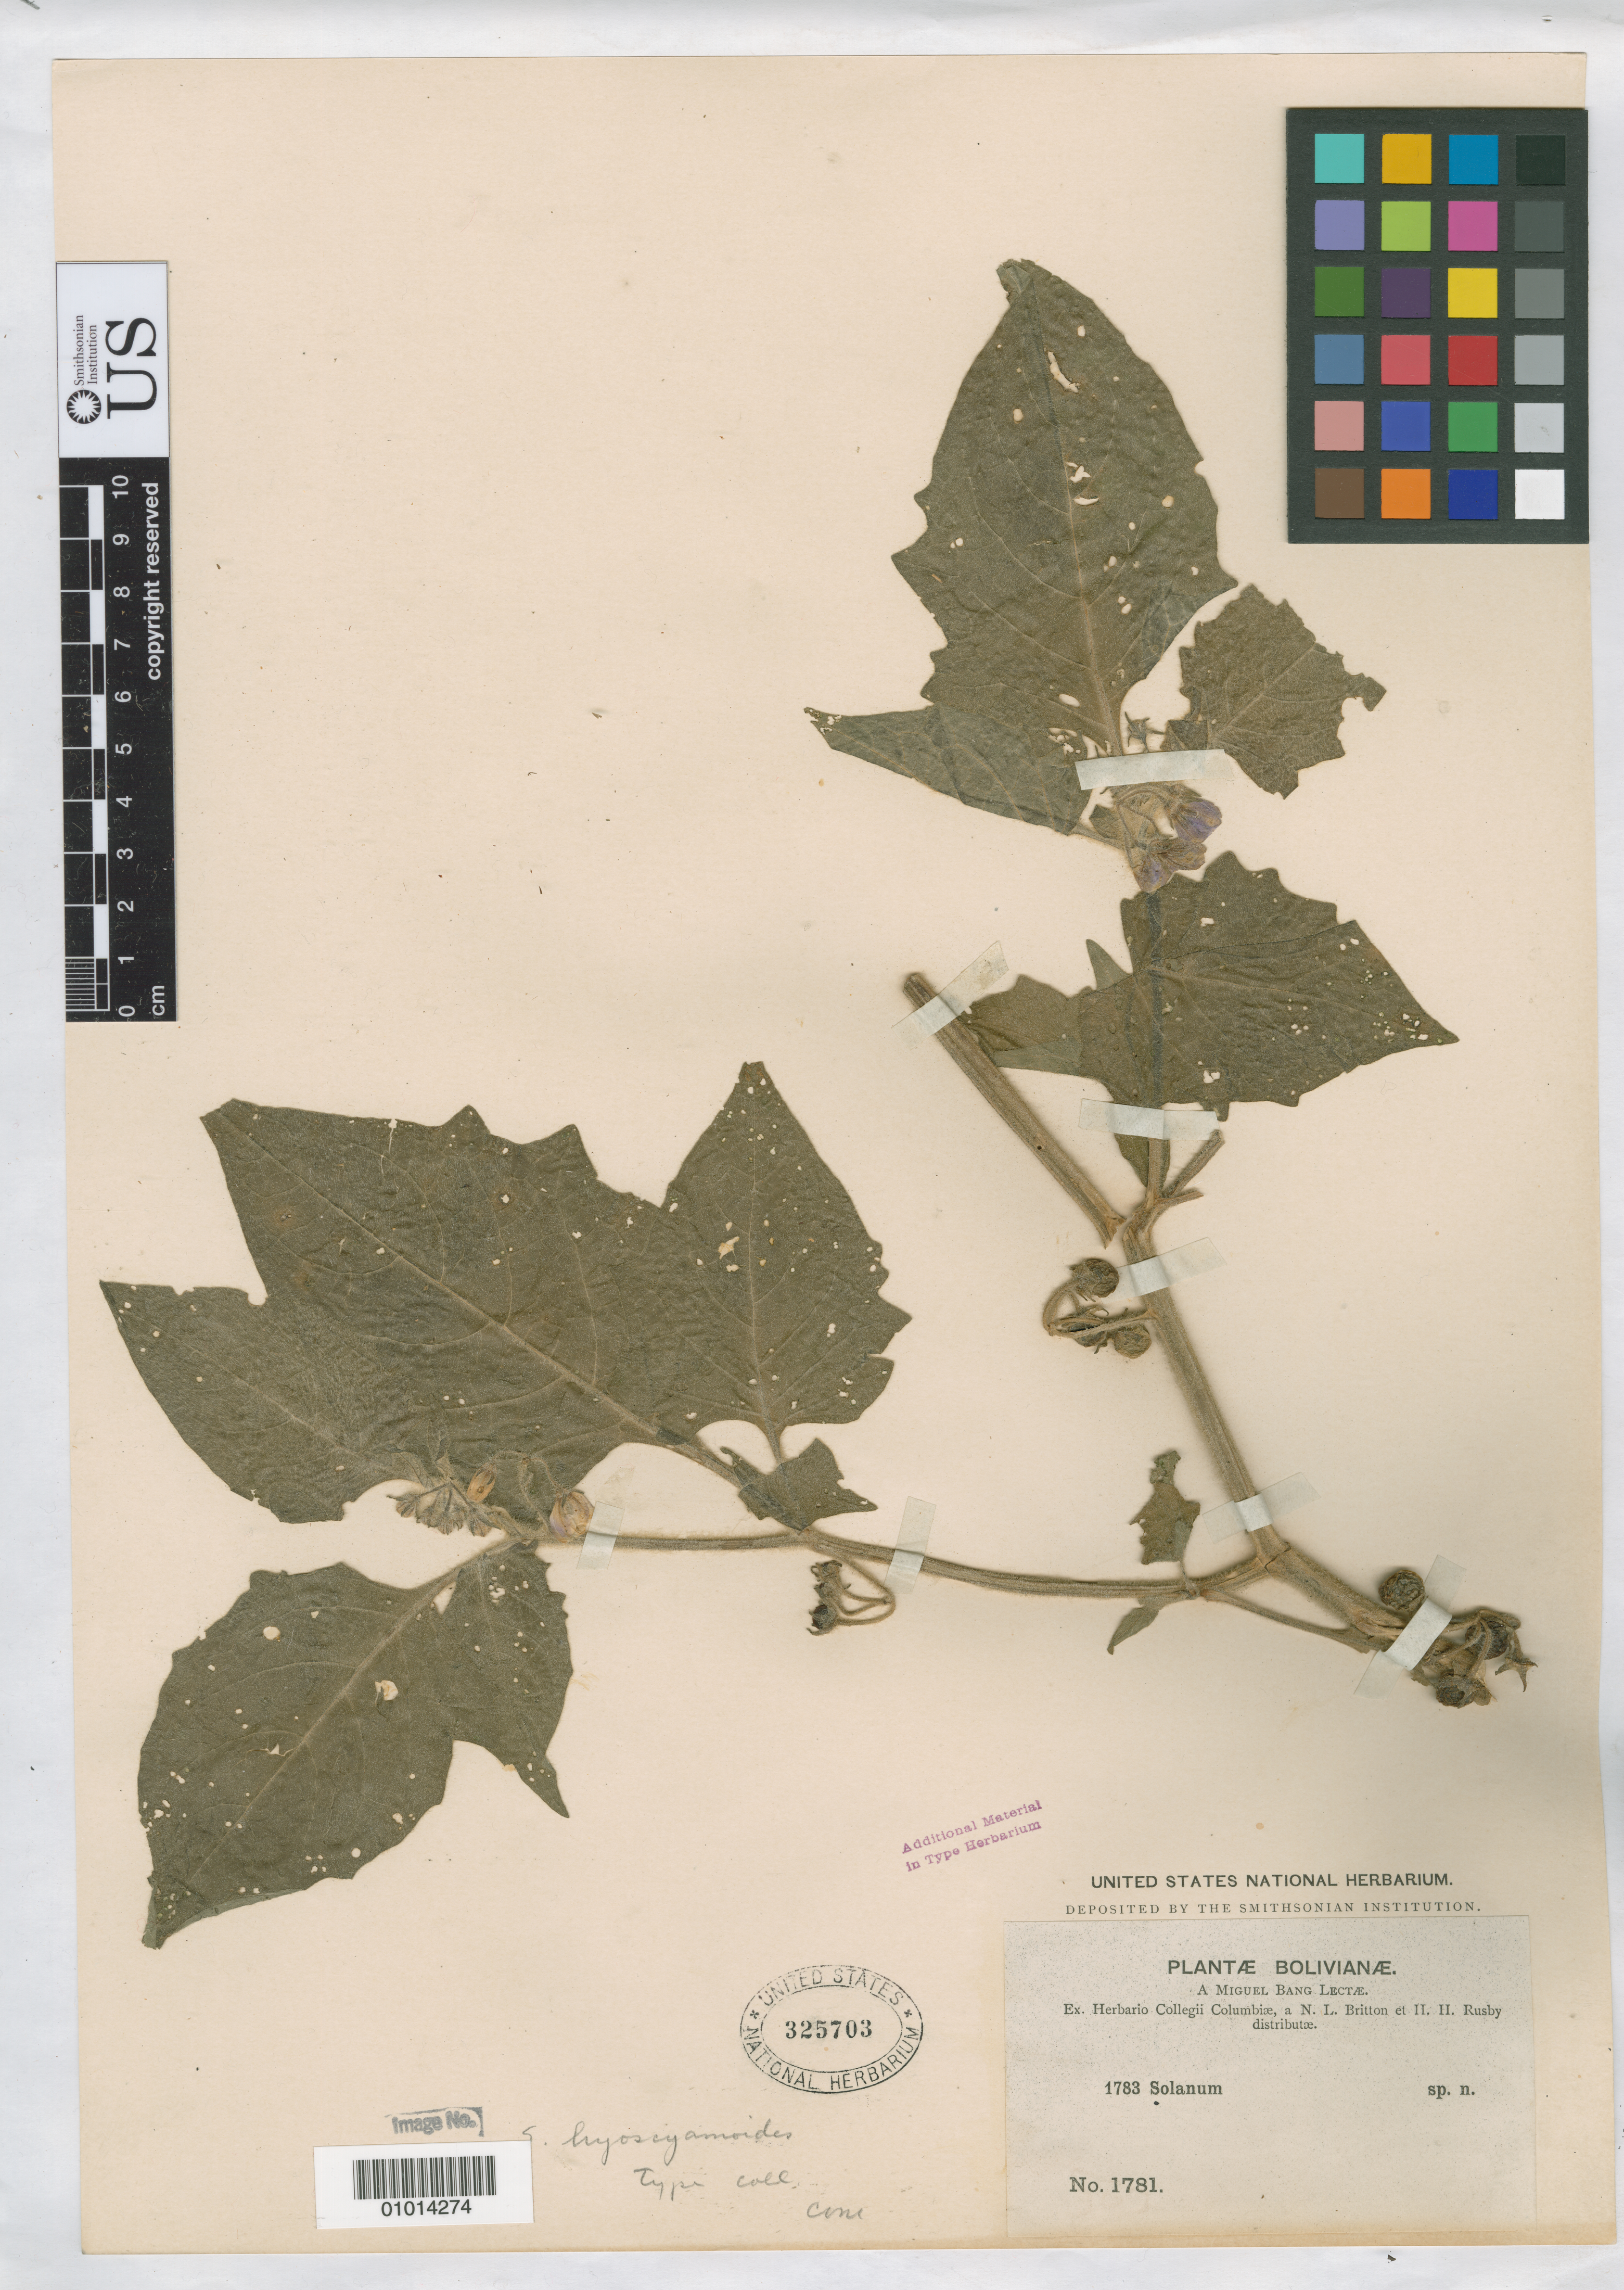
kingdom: Plantae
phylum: Tracheophyta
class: Magnoliopsida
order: Solanales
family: Solanaceae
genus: Solanum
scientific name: Solanum hyoscyamoides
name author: Bitter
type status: Syntype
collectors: M. Bang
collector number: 1783 (1781)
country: Bolivia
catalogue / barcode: US 325703